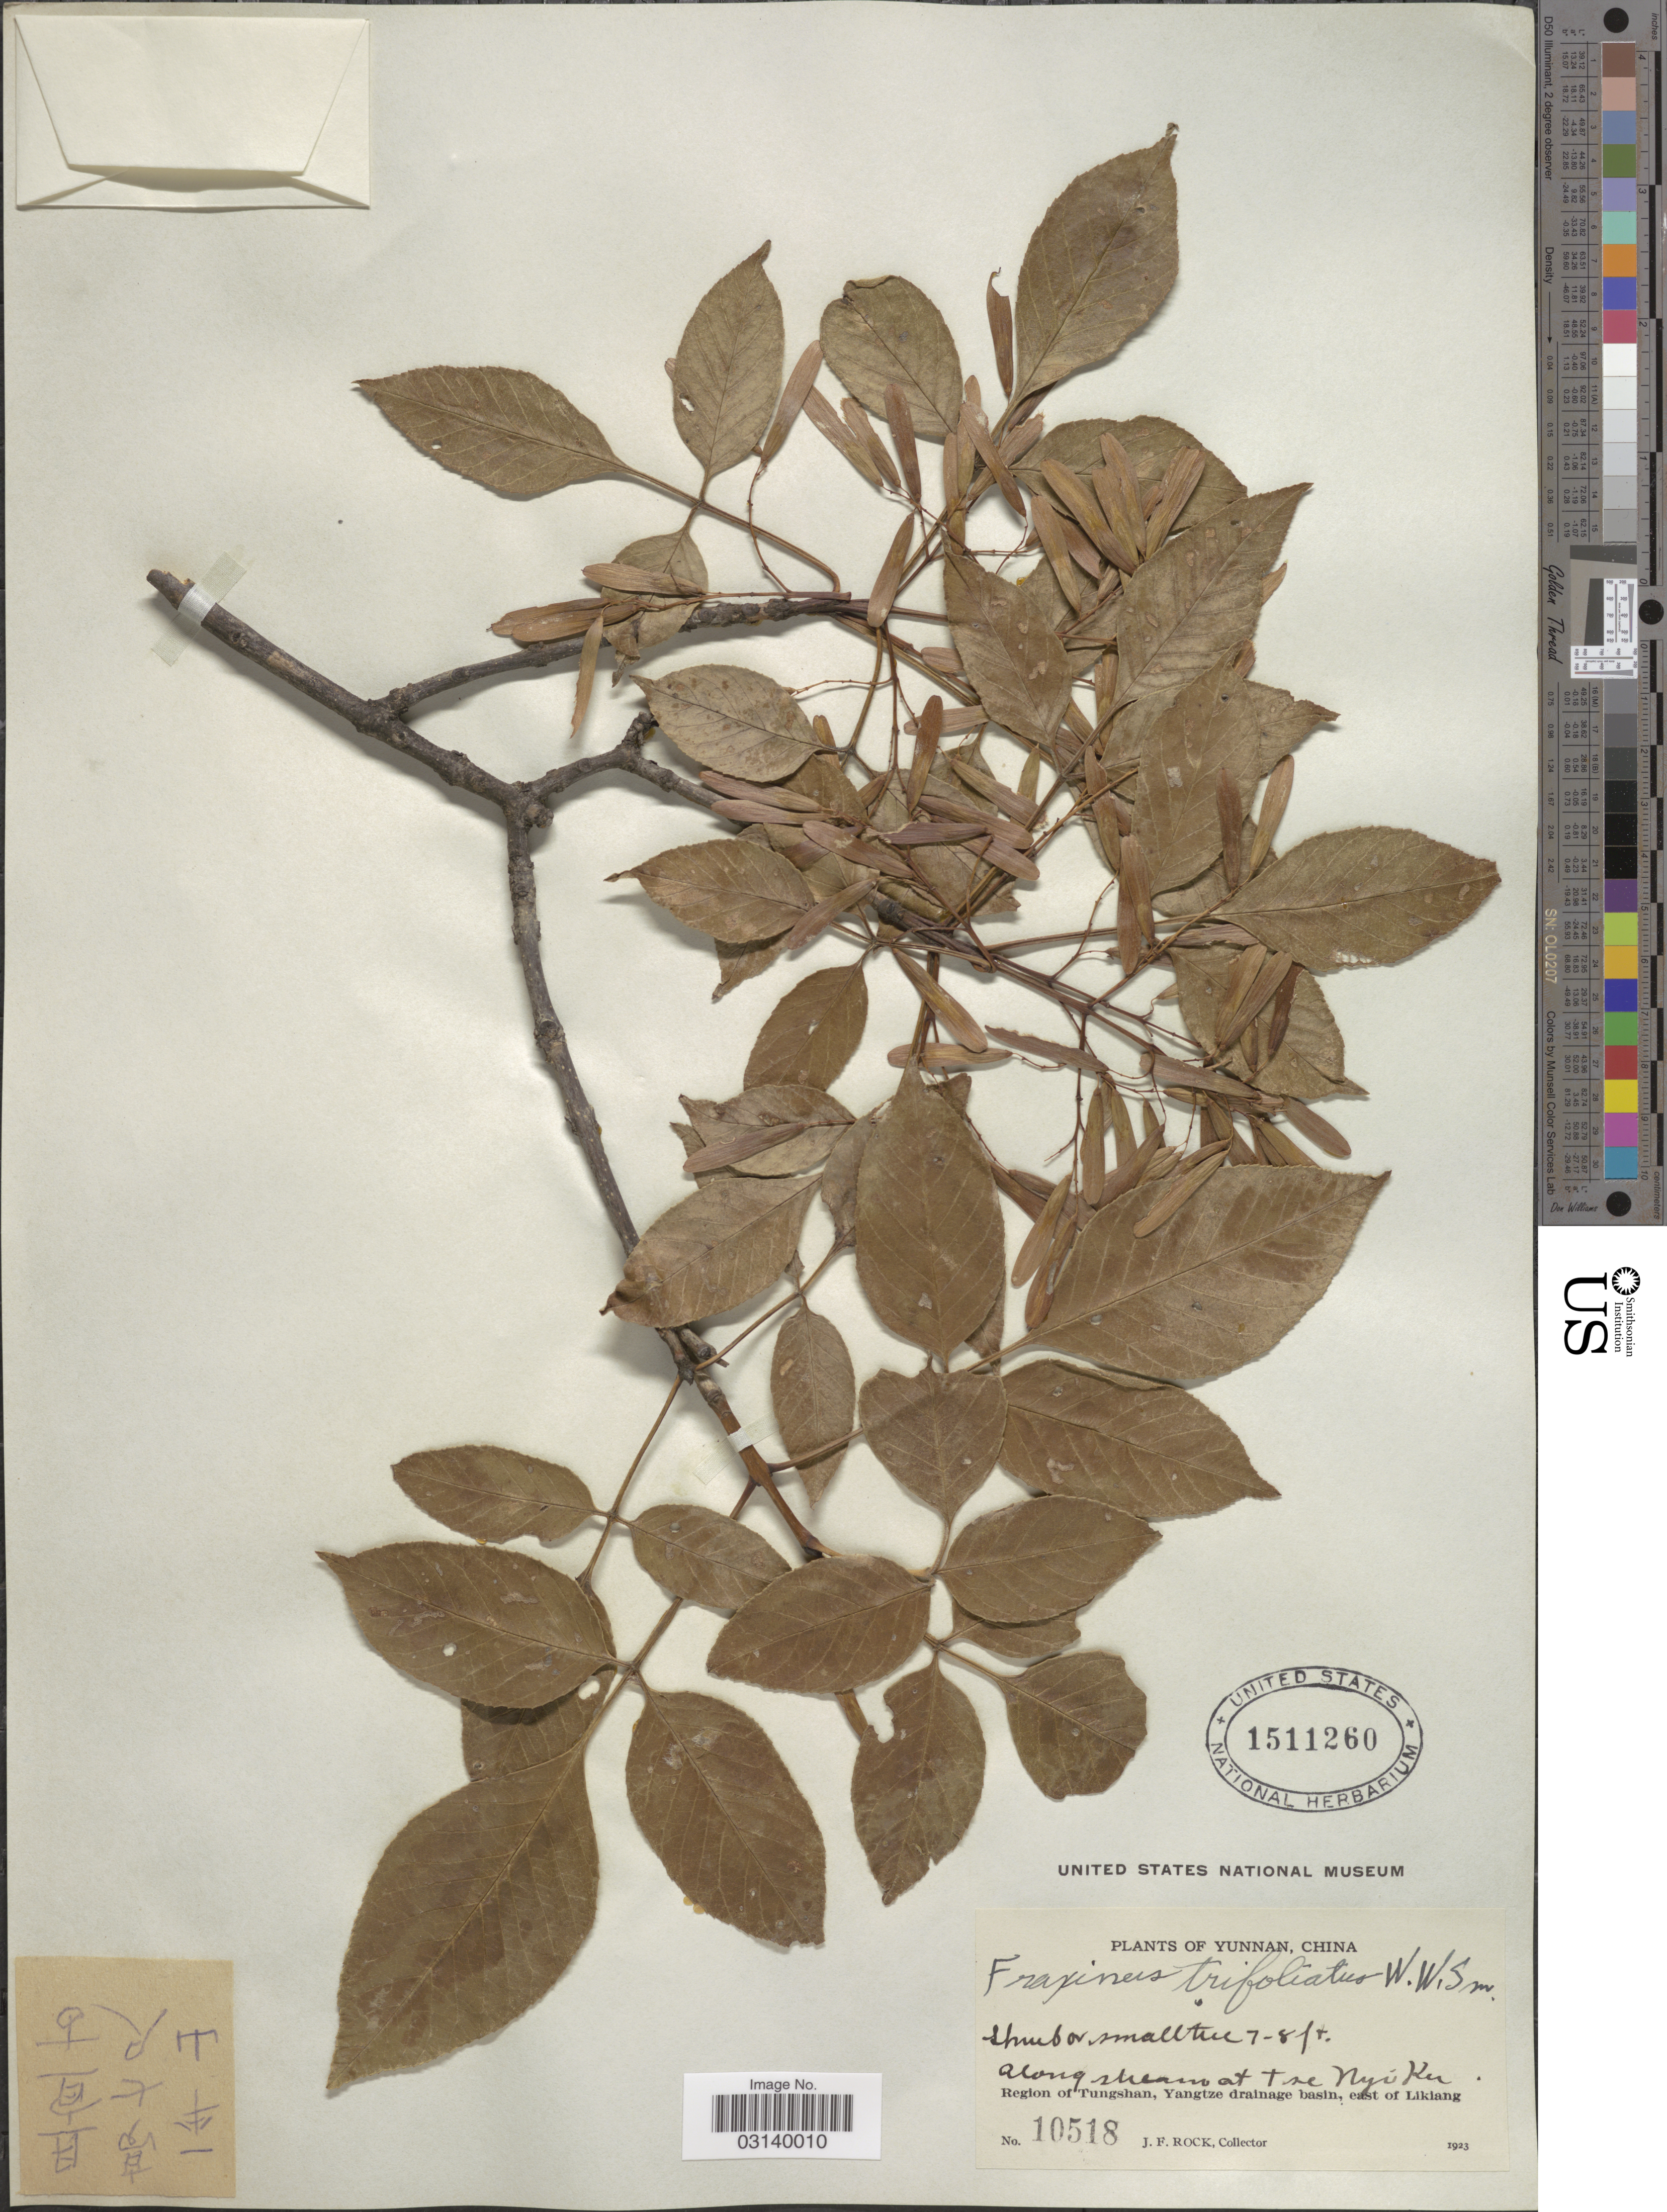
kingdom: Plantae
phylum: Tracheophyta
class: Magnoliopsida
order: Lamiales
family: Oleaceae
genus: Fraxinus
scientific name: Fraxinus trifoliata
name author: (Torr.) F. H. Lewis & Epling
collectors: J. Rock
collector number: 10518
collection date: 1923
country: China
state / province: Yunnan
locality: Along stream at Tse Nyi Ker. Region of Tungshan, Yangtze drainage basin, east of Likiang.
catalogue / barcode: US 1511260